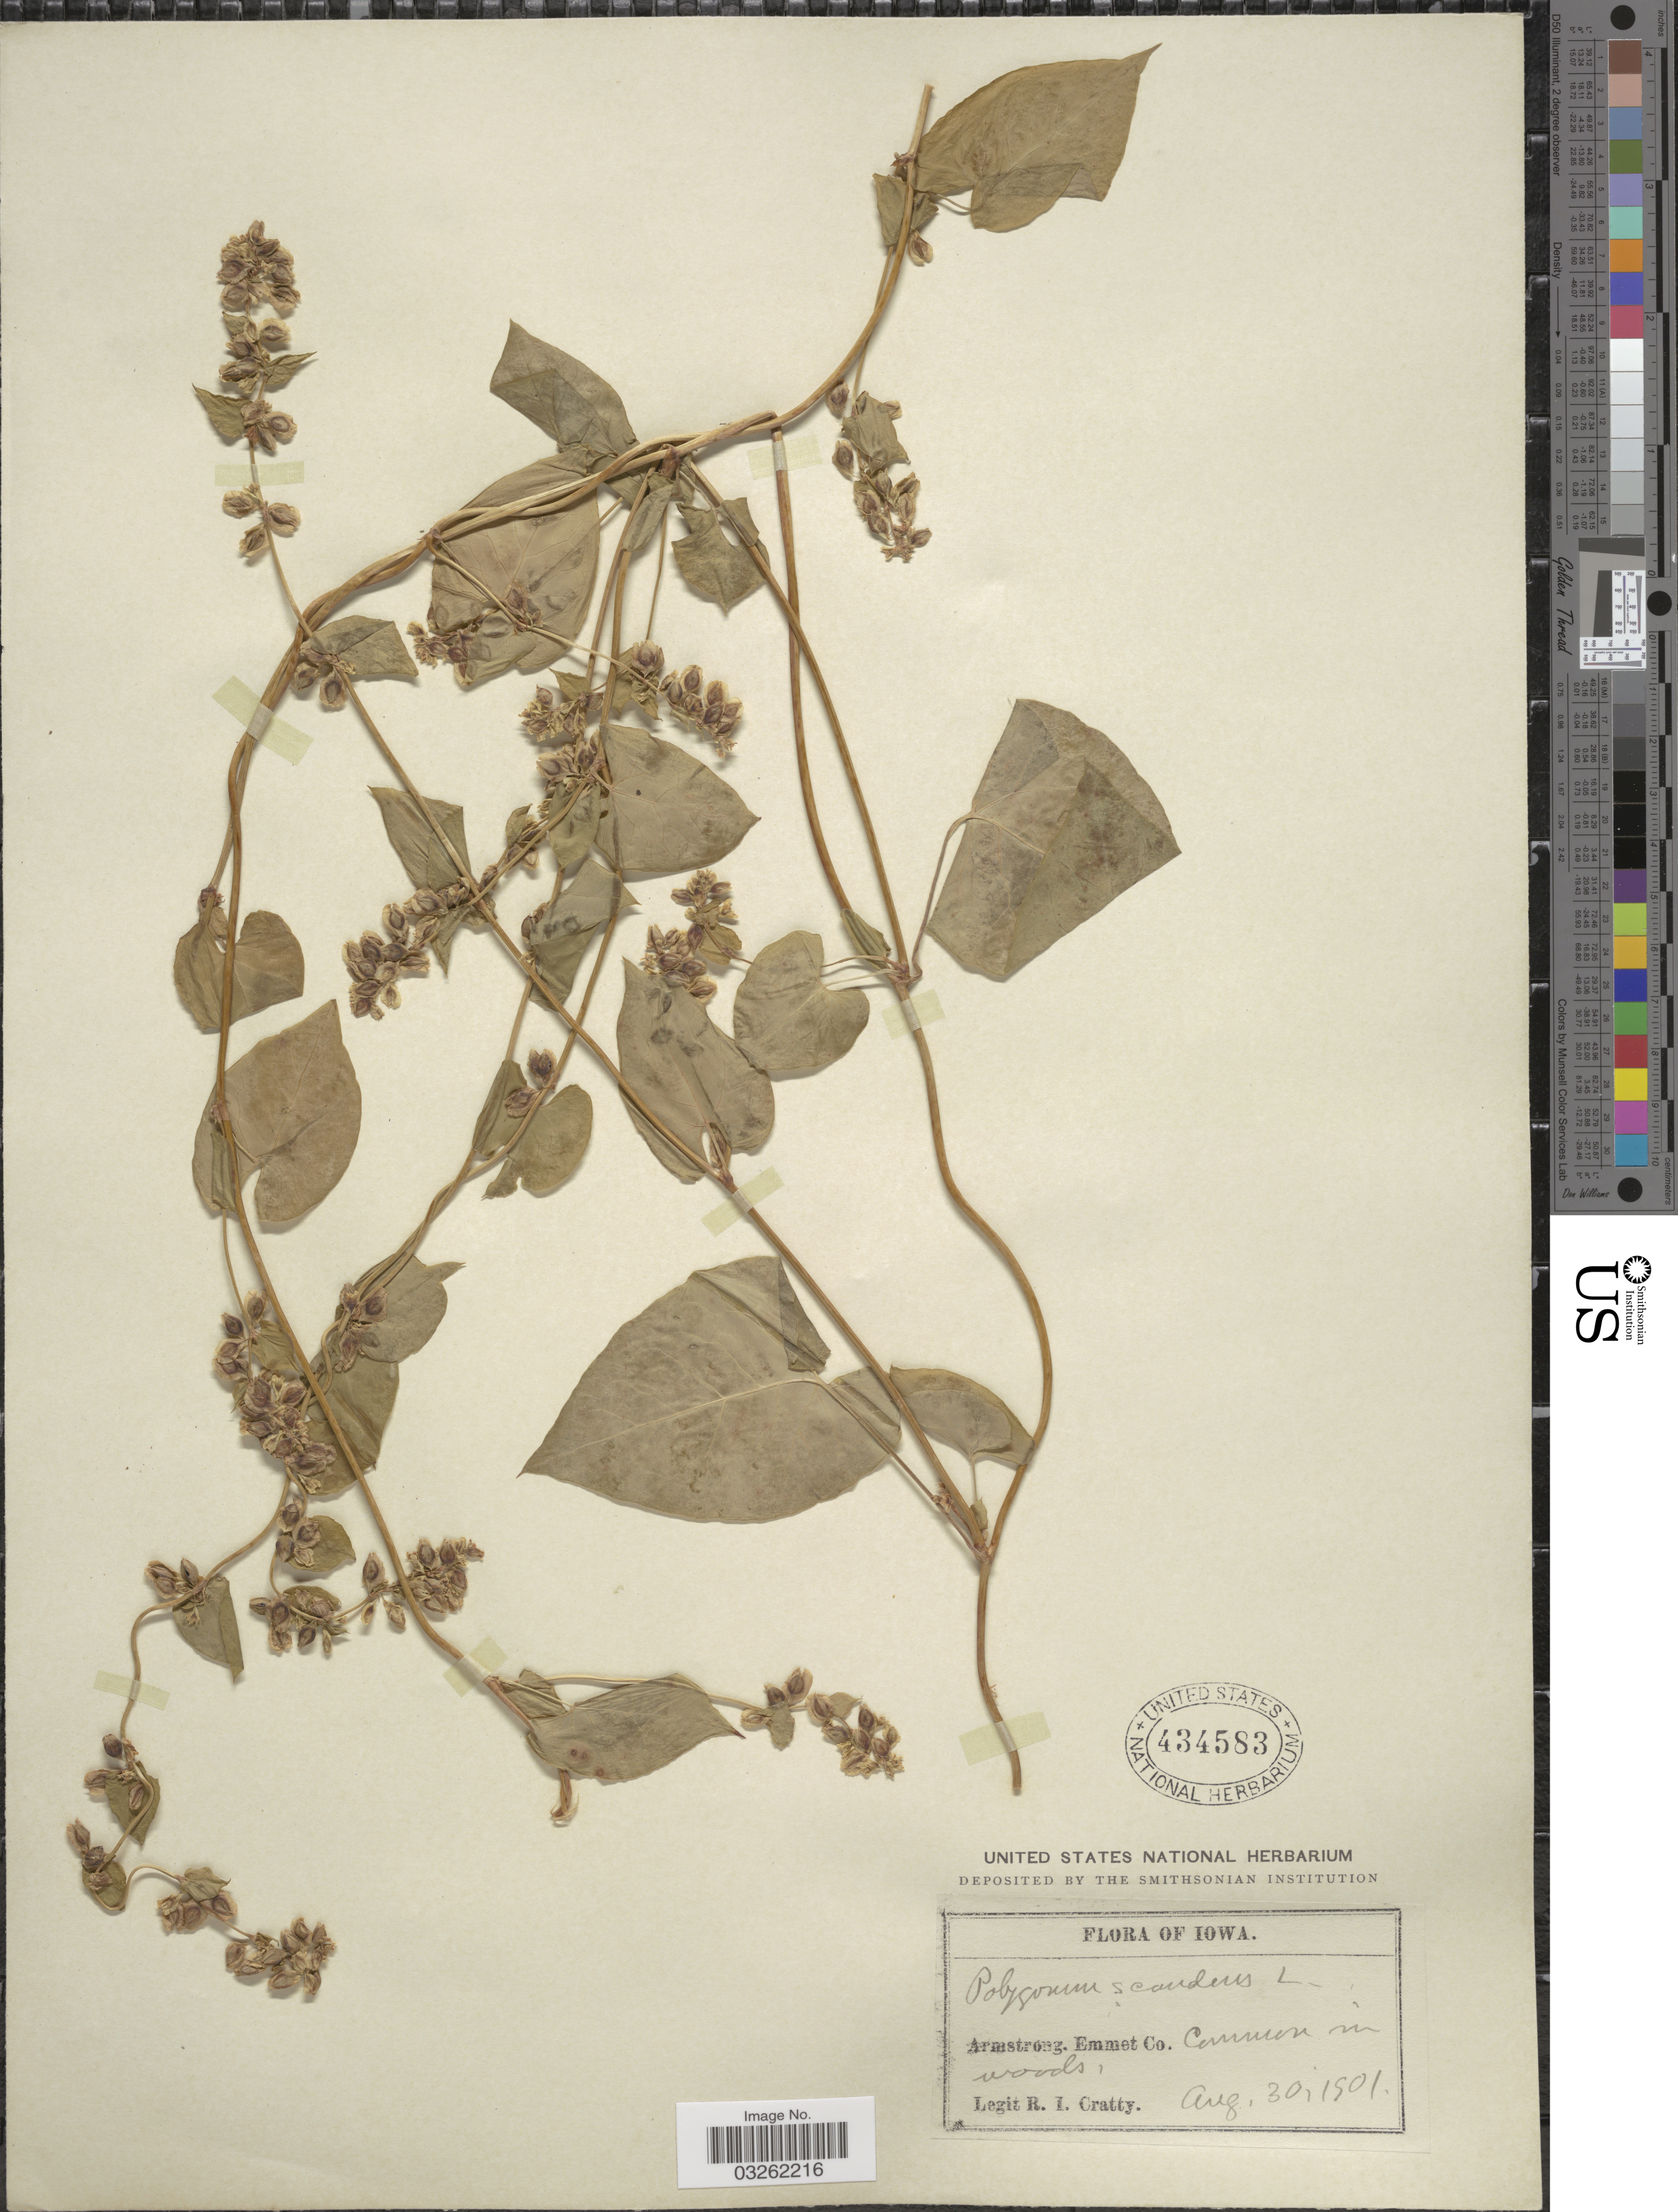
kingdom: Plantae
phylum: Tracheophyta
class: Magnoliopsida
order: Caryophyllales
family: Polygonaceae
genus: Fallopia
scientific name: Fallopia scandens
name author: (L.) Holub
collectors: R. Cratty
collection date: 1901-08-30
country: United States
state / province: Iowa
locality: Armstrong. Emmet Co.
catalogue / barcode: US 434583